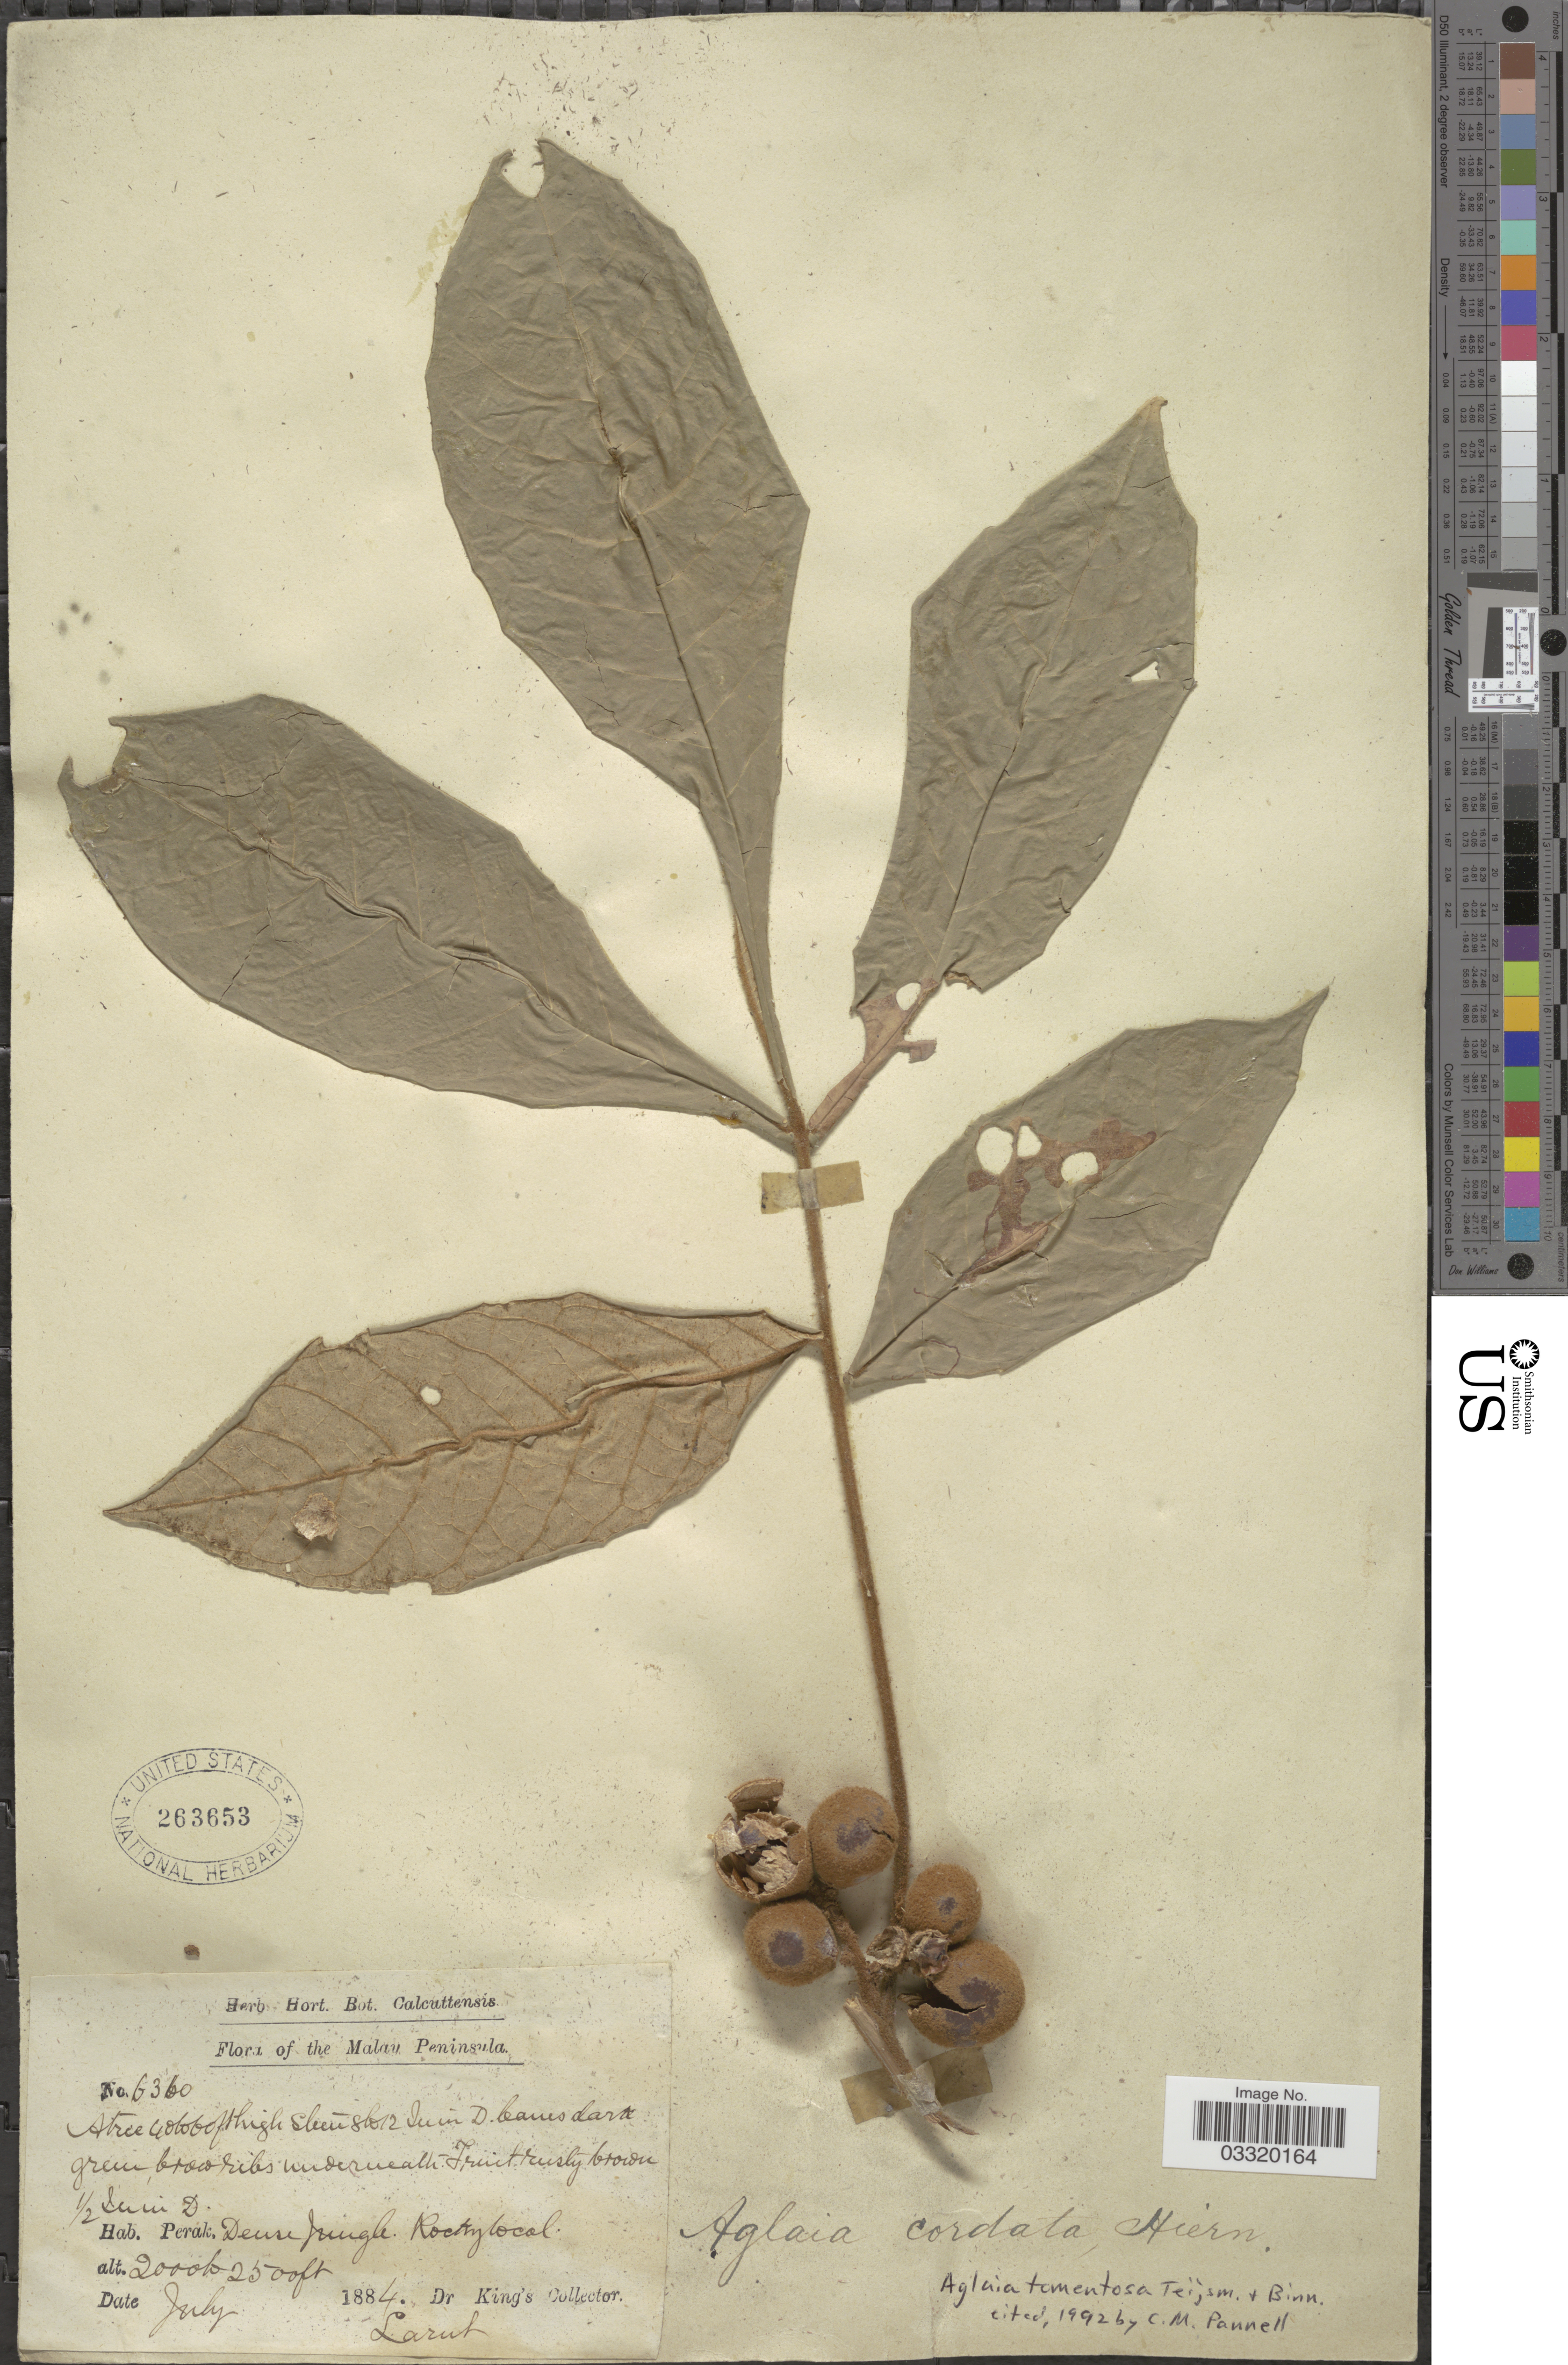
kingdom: Plantae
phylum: Tracheophyta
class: Magnoliopsida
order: Sapindales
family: Meliaceae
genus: Aglaia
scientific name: Aglaia tomentosa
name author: Teijsm. & Binn.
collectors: Dr. King's collector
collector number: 6360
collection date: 1884-07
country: Malaysia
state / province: Perak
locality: Malay Peninsula. Larut.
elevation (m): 610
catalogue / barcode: US 263653